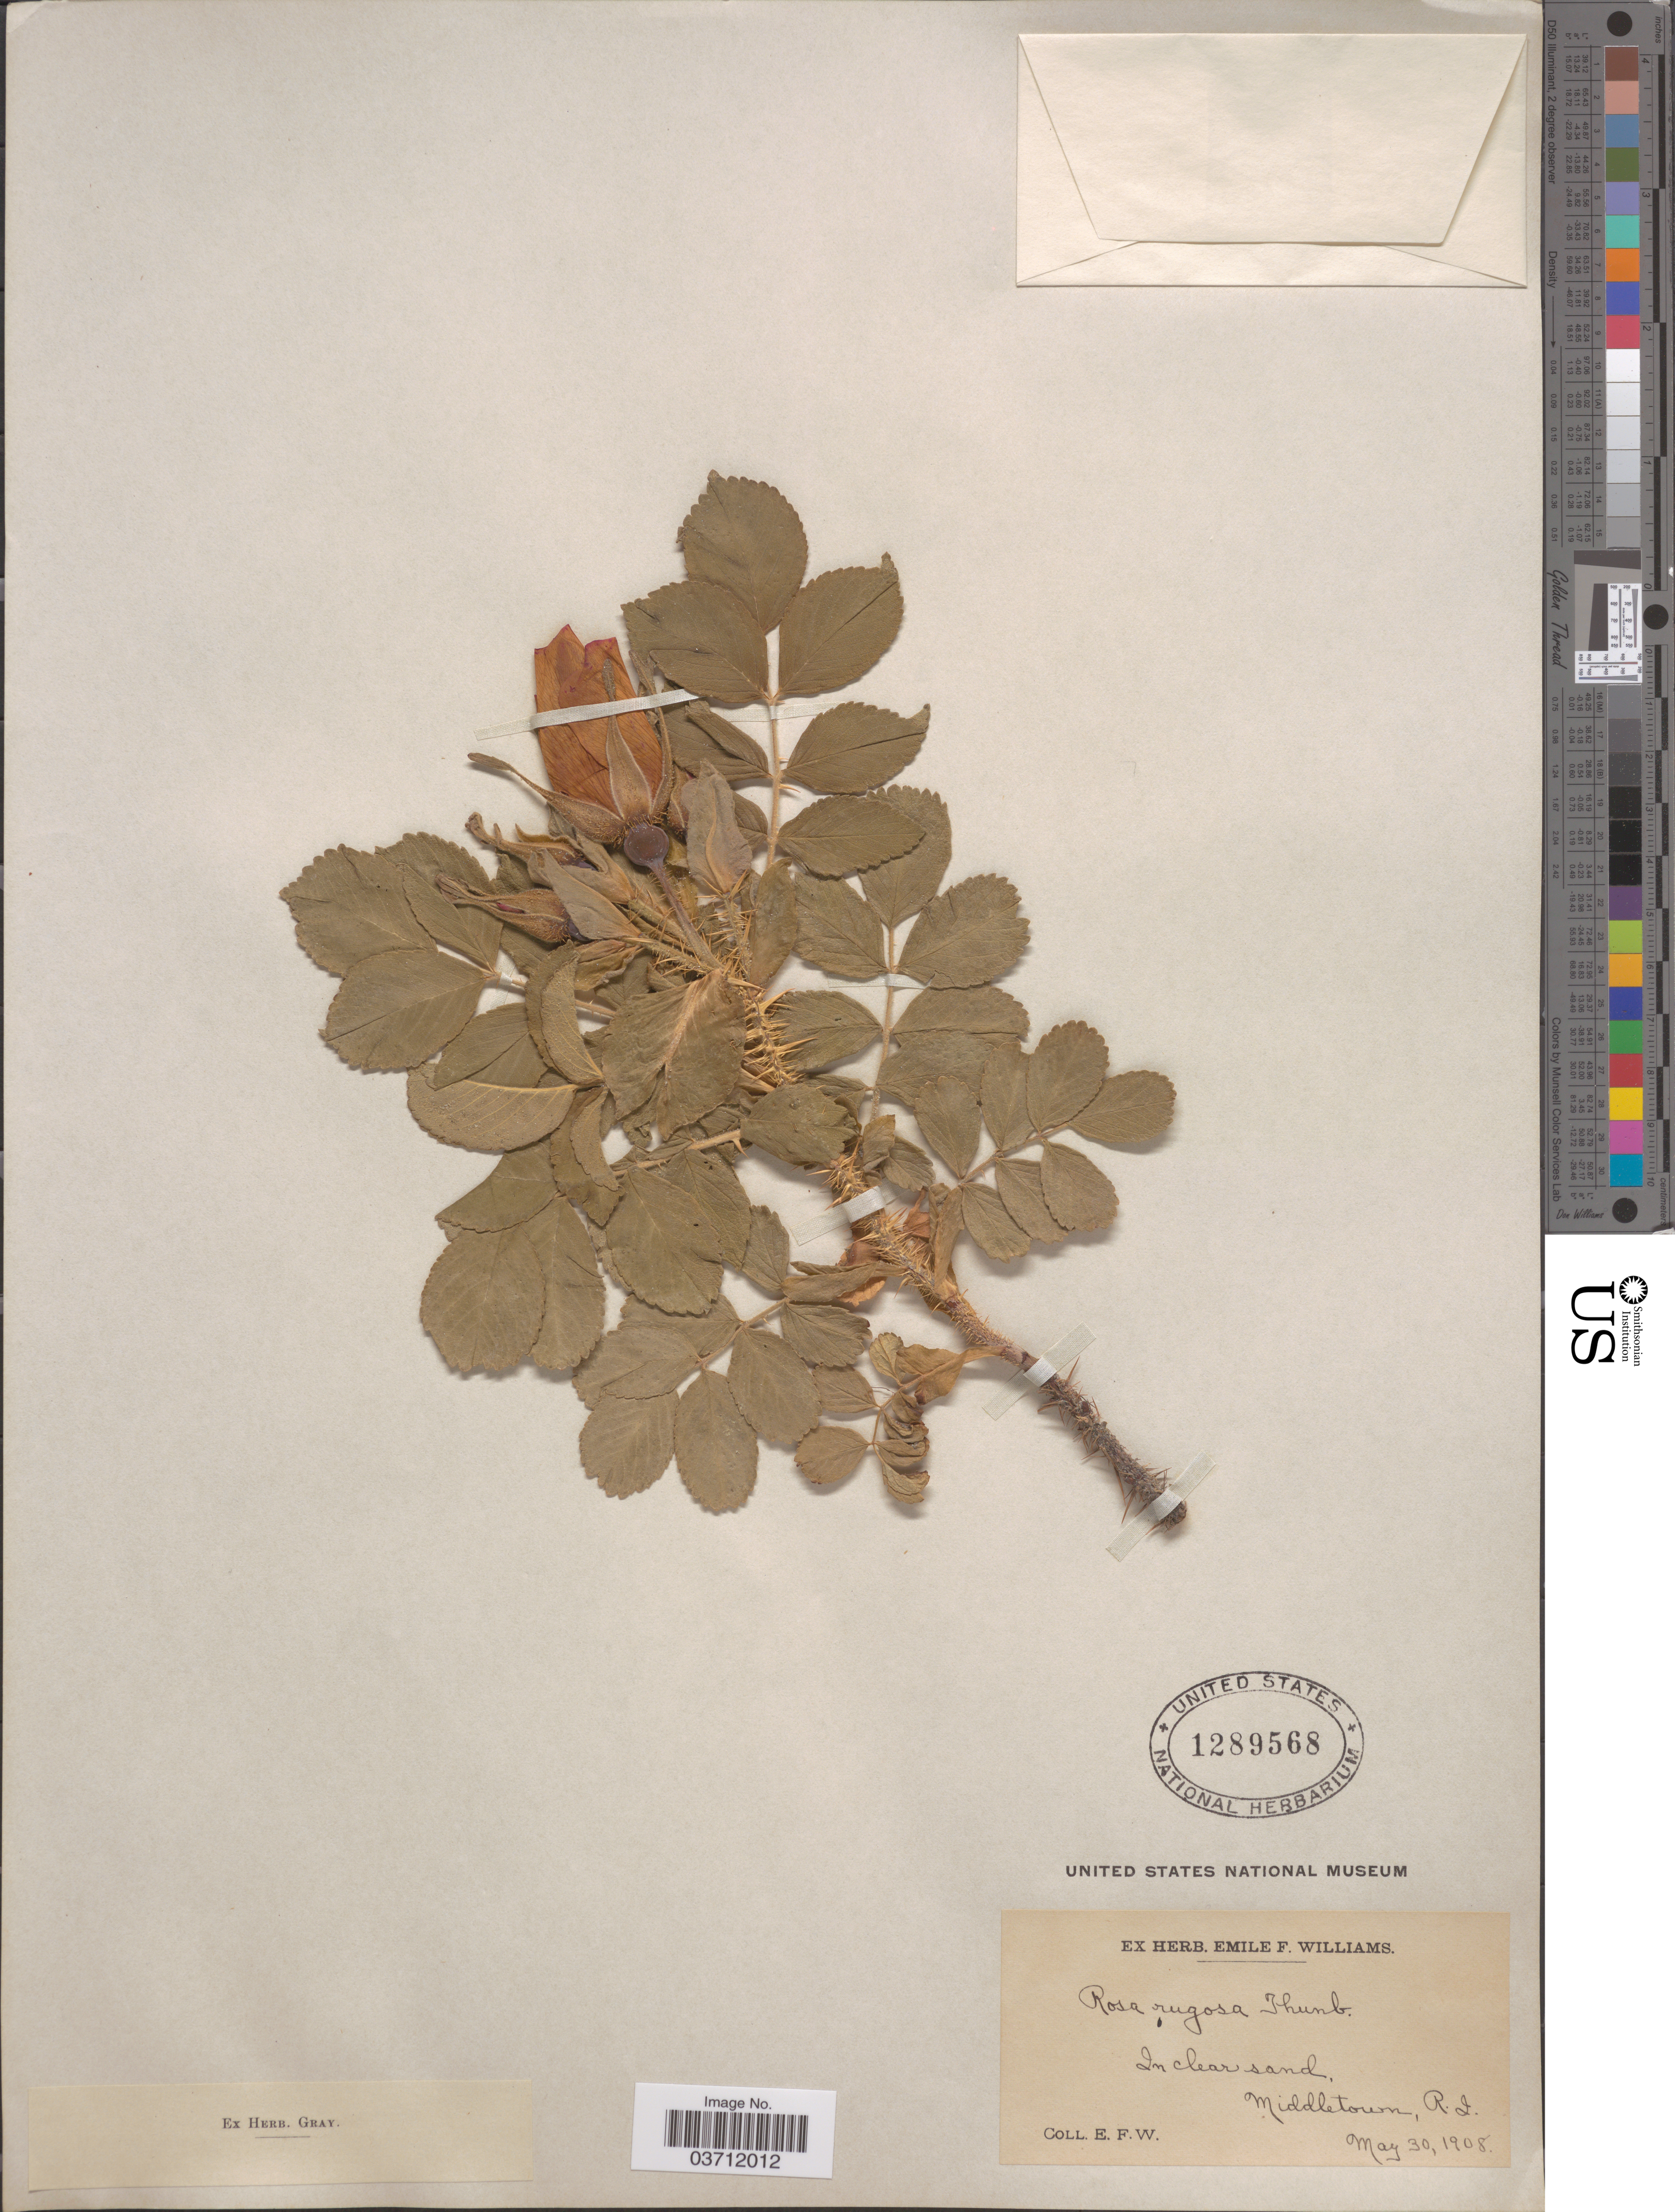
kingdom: Plantae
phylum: Tracheophyta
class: Magnoliopsida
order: Rosales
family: Rosaceae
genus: Rosa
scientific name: Rosa rugosa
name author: Thunb.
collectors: E. F. Williams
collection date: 1908-05-30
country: United States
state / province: Rhode Island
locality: Middletown.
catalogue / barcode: US 1289568